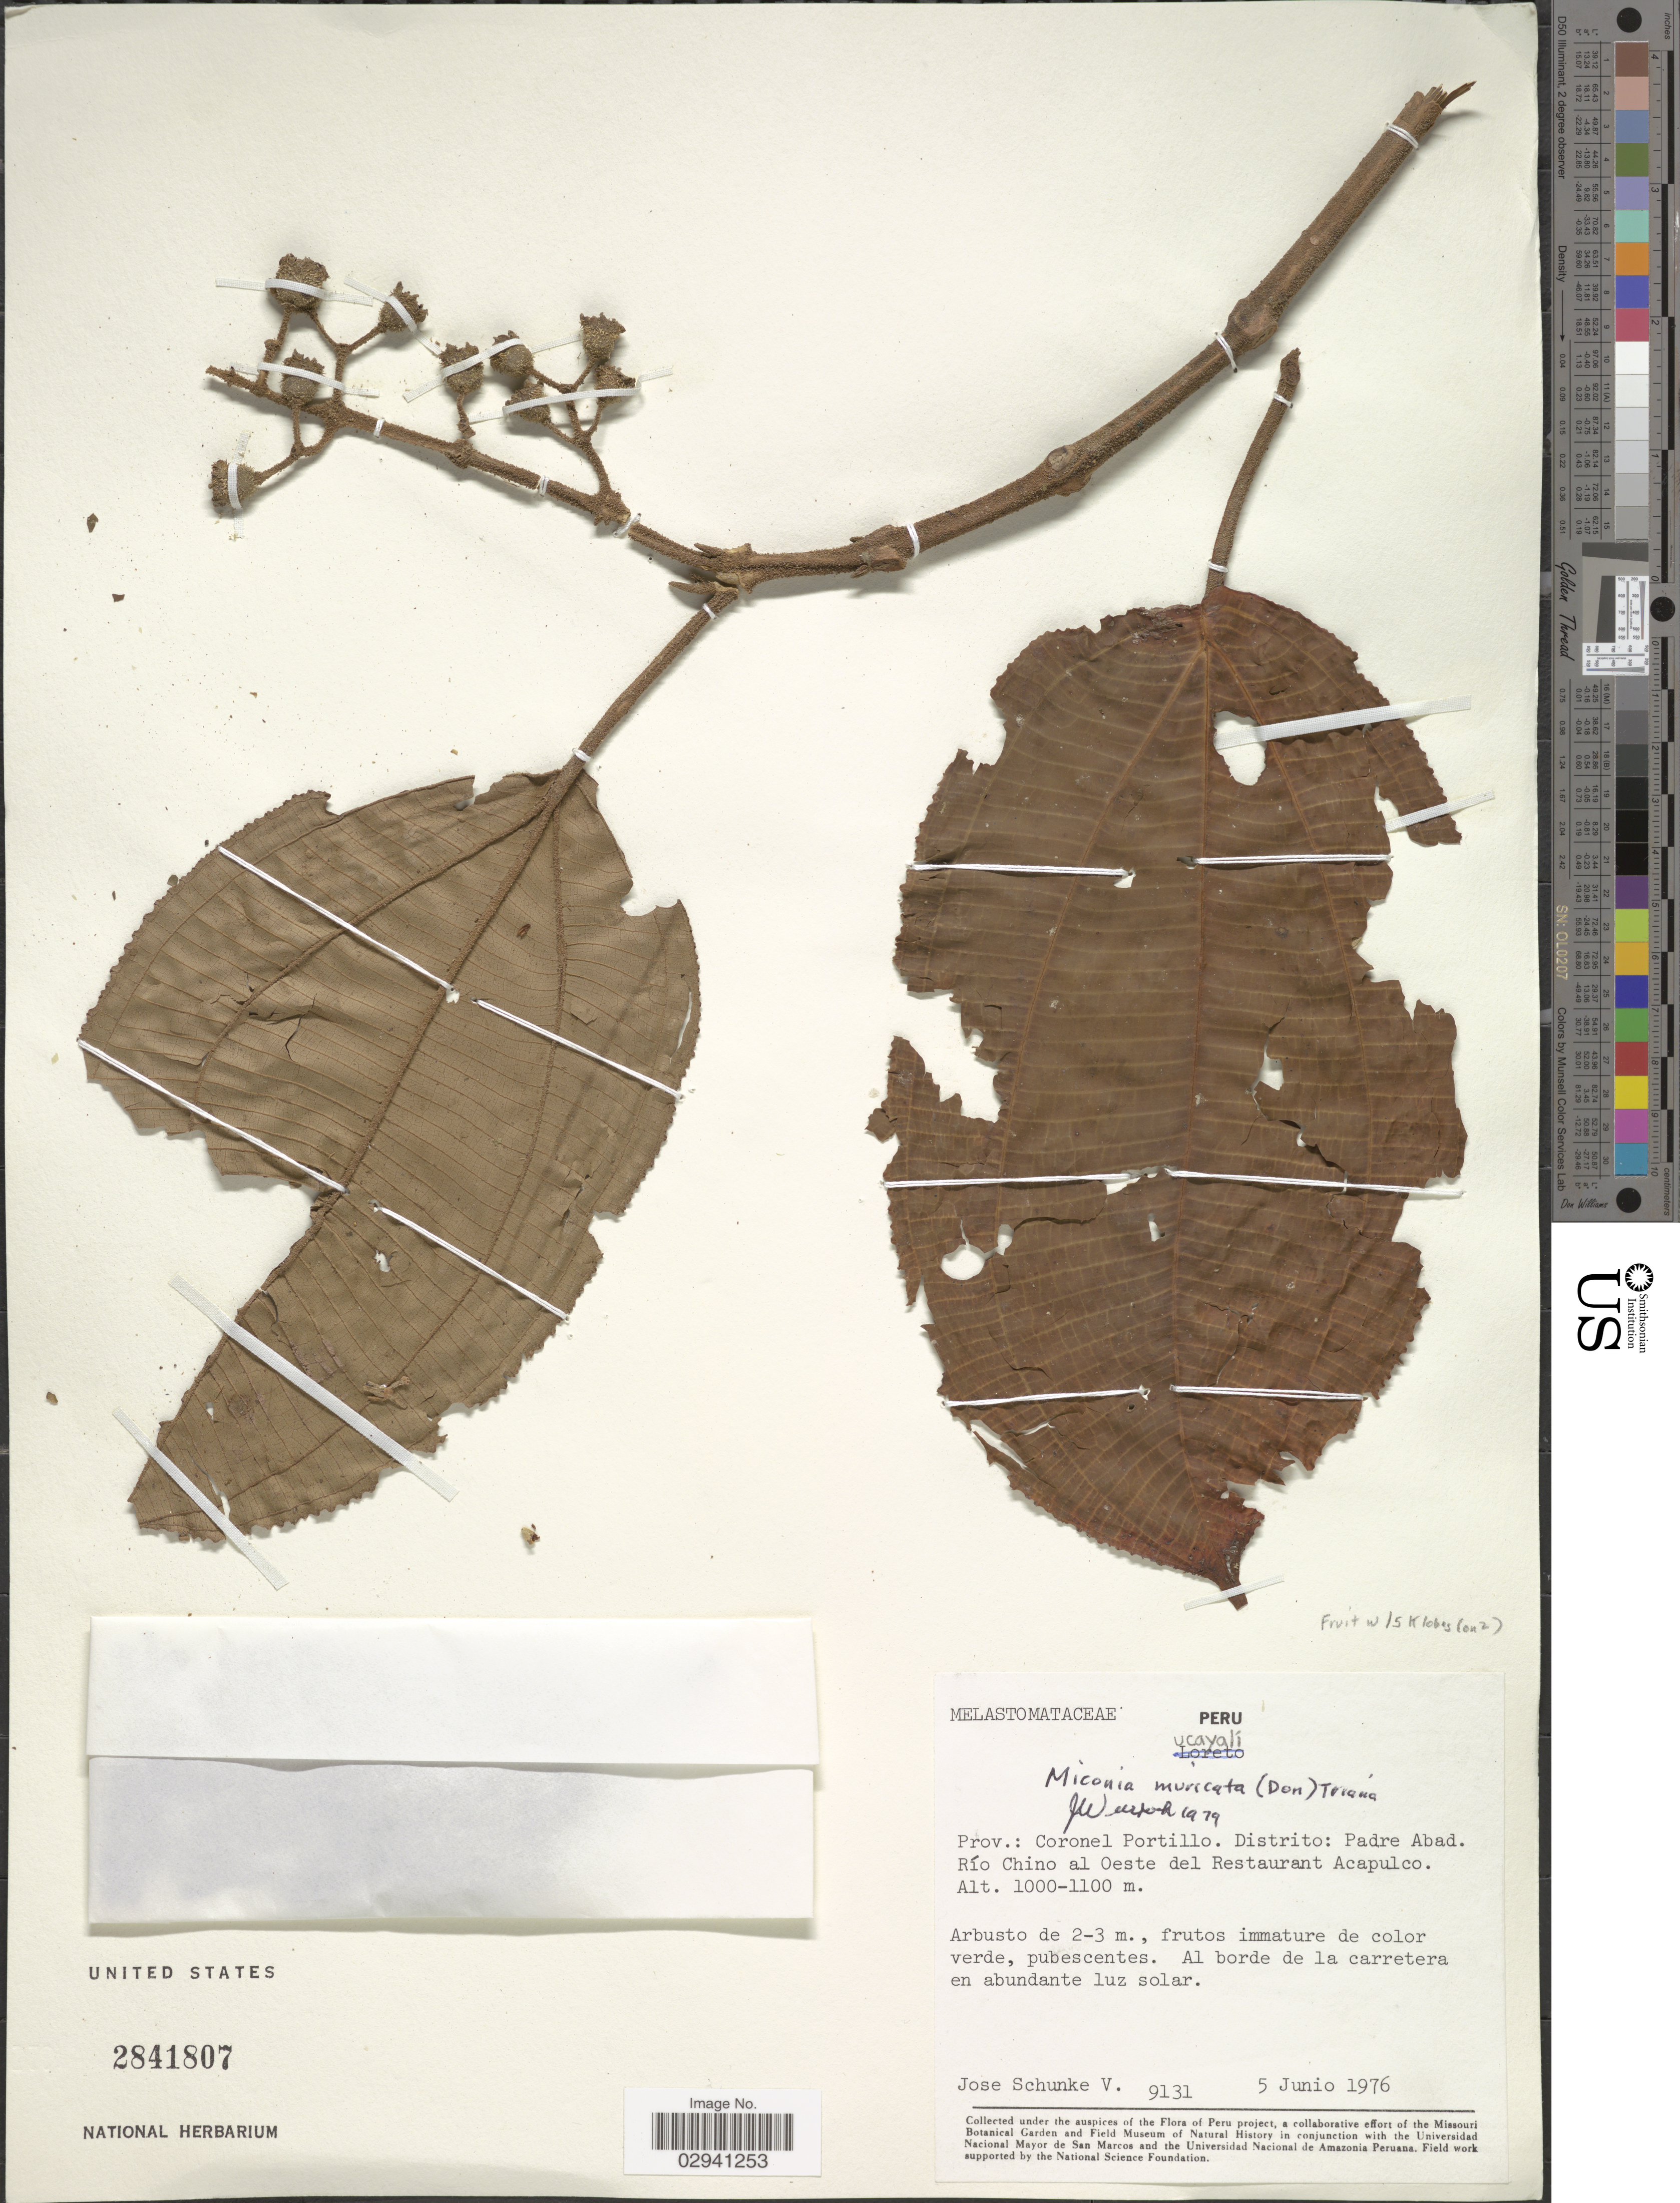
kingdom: Plantae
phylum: Tracheophyta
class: Magnoliopsida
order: Myrtales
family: Melastomataceae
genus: Miconia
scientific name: Miconia muricata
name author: (D. Don) Triana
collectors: J. Schunke Vigo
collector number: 9131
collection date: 1976-06-05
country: Peru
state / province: Ucayali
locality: Prov.: Coronel Portillo. Distrito: Padre Abad. Río Chino al Oeste del Restaurant Acapulco.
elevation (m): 1000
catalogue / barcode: US 2841807